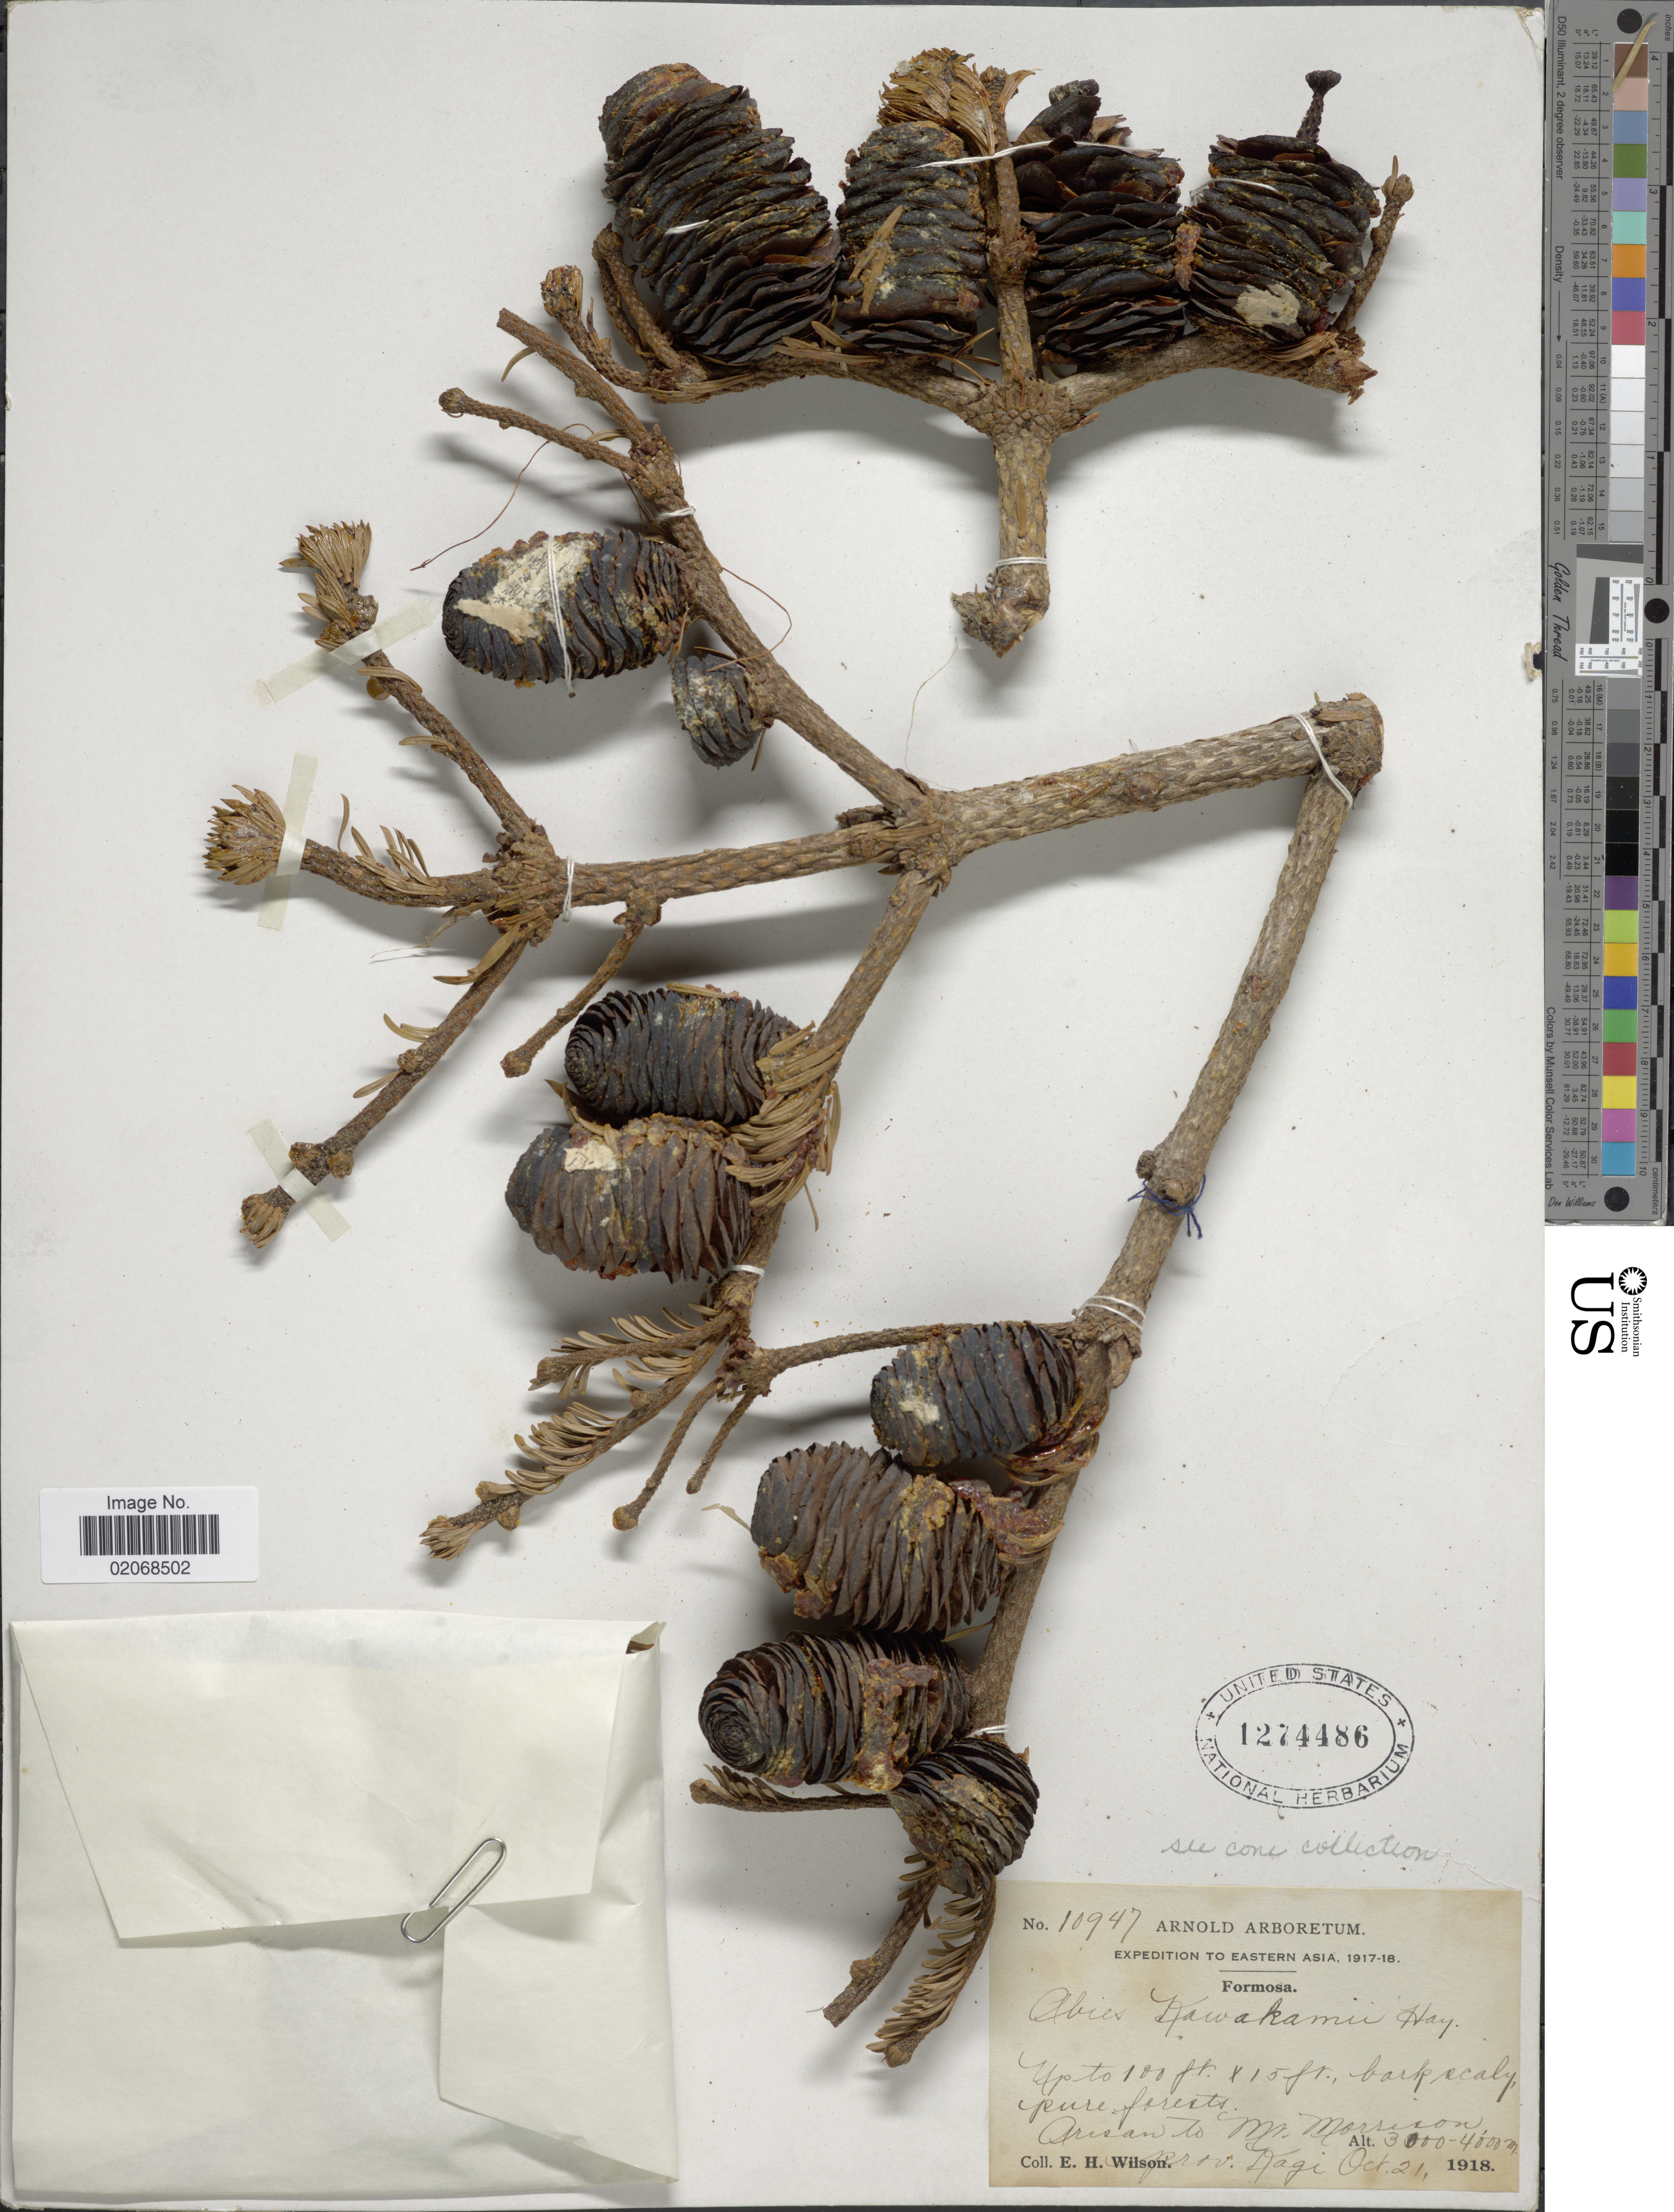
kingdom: Plantae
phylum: Tracheophyta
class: Pinopsida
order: Pinales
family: Pinaceae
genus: Abies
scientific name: Abies kawakamii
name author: (Hayata) T. Itô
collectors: E. Wilson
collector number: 10947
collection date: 1918-10-21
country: Taiwan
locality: Arisan to mt. Morrison, prov. Kagi, Eastern Asia, Formosa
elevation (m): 3000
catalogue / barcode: US 1274486